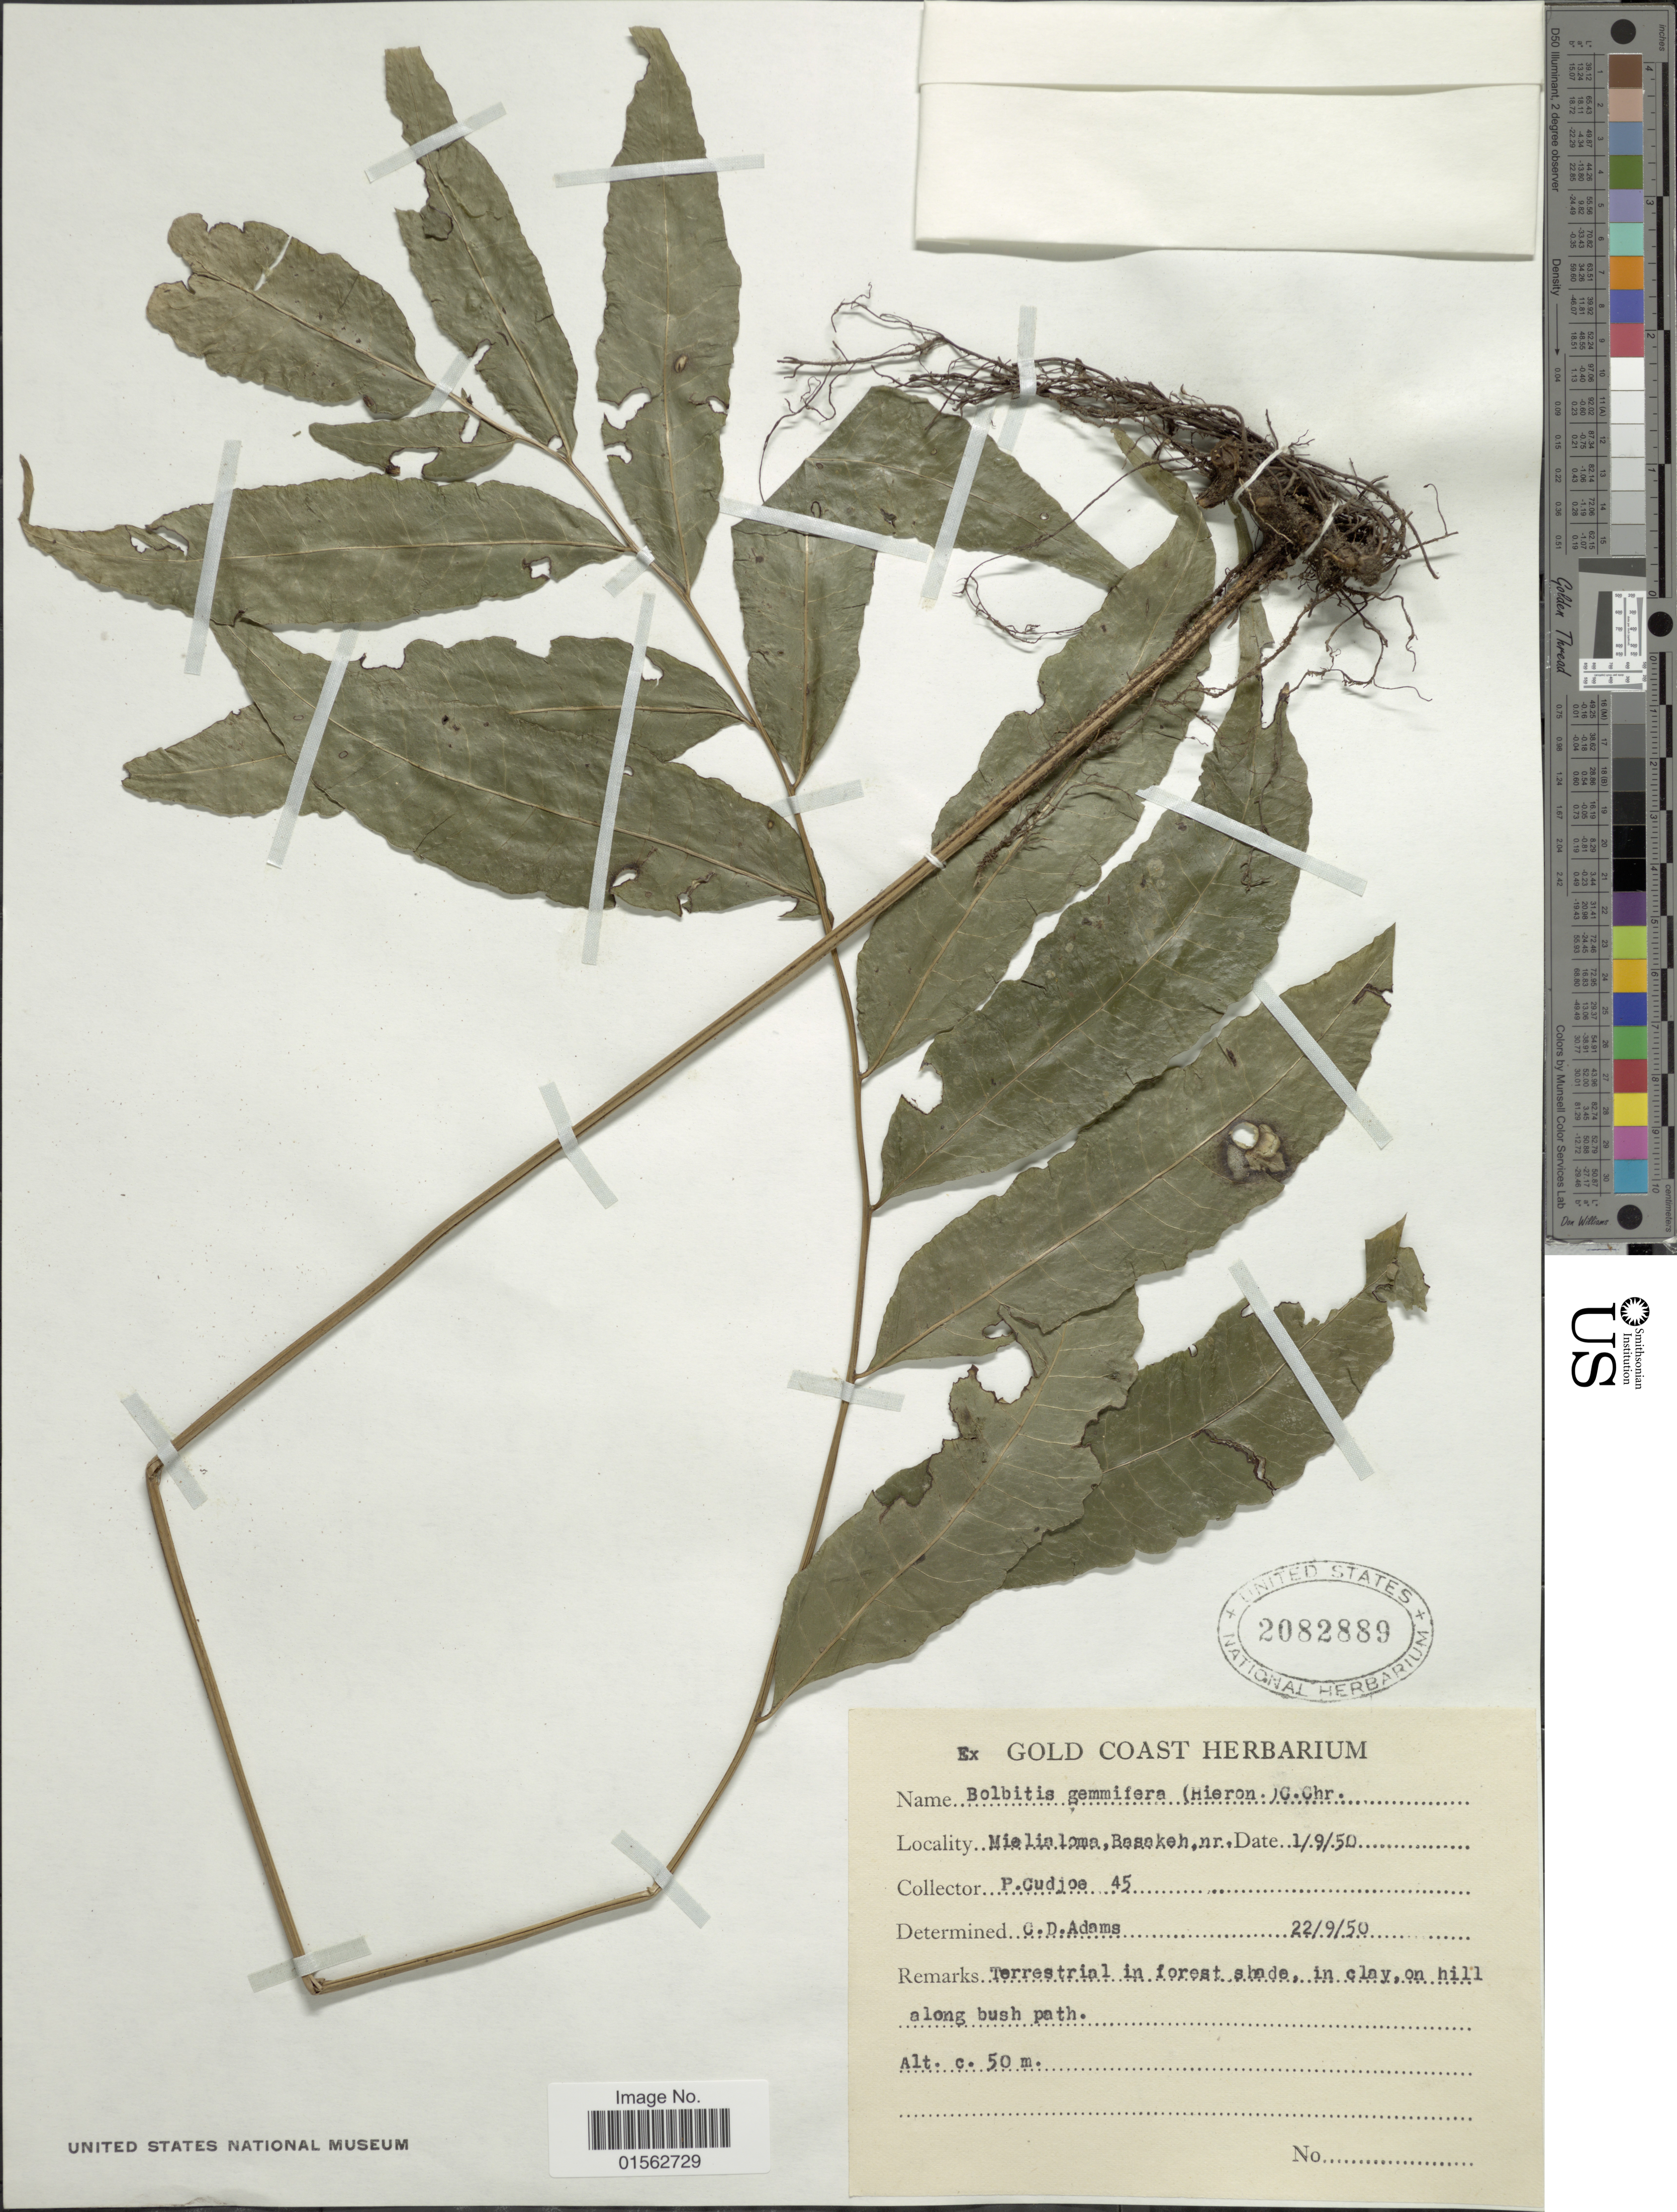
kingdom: Plantae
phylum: Tracheophyta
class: Polypodiopsida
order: Polypodiales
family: Dryopteridaceae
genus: Bolbitis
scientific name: Bolbitis gemmifera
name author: (Lam.) Alston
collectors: P. Cudjoe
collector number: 45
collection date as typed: Transcribed d/m/y: 1/9/50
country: Ghana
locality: Mielialoma, Basakeh, Terrestrial in forest shade, in clay on hill along bush path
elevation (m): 50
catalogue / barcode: US 2082889